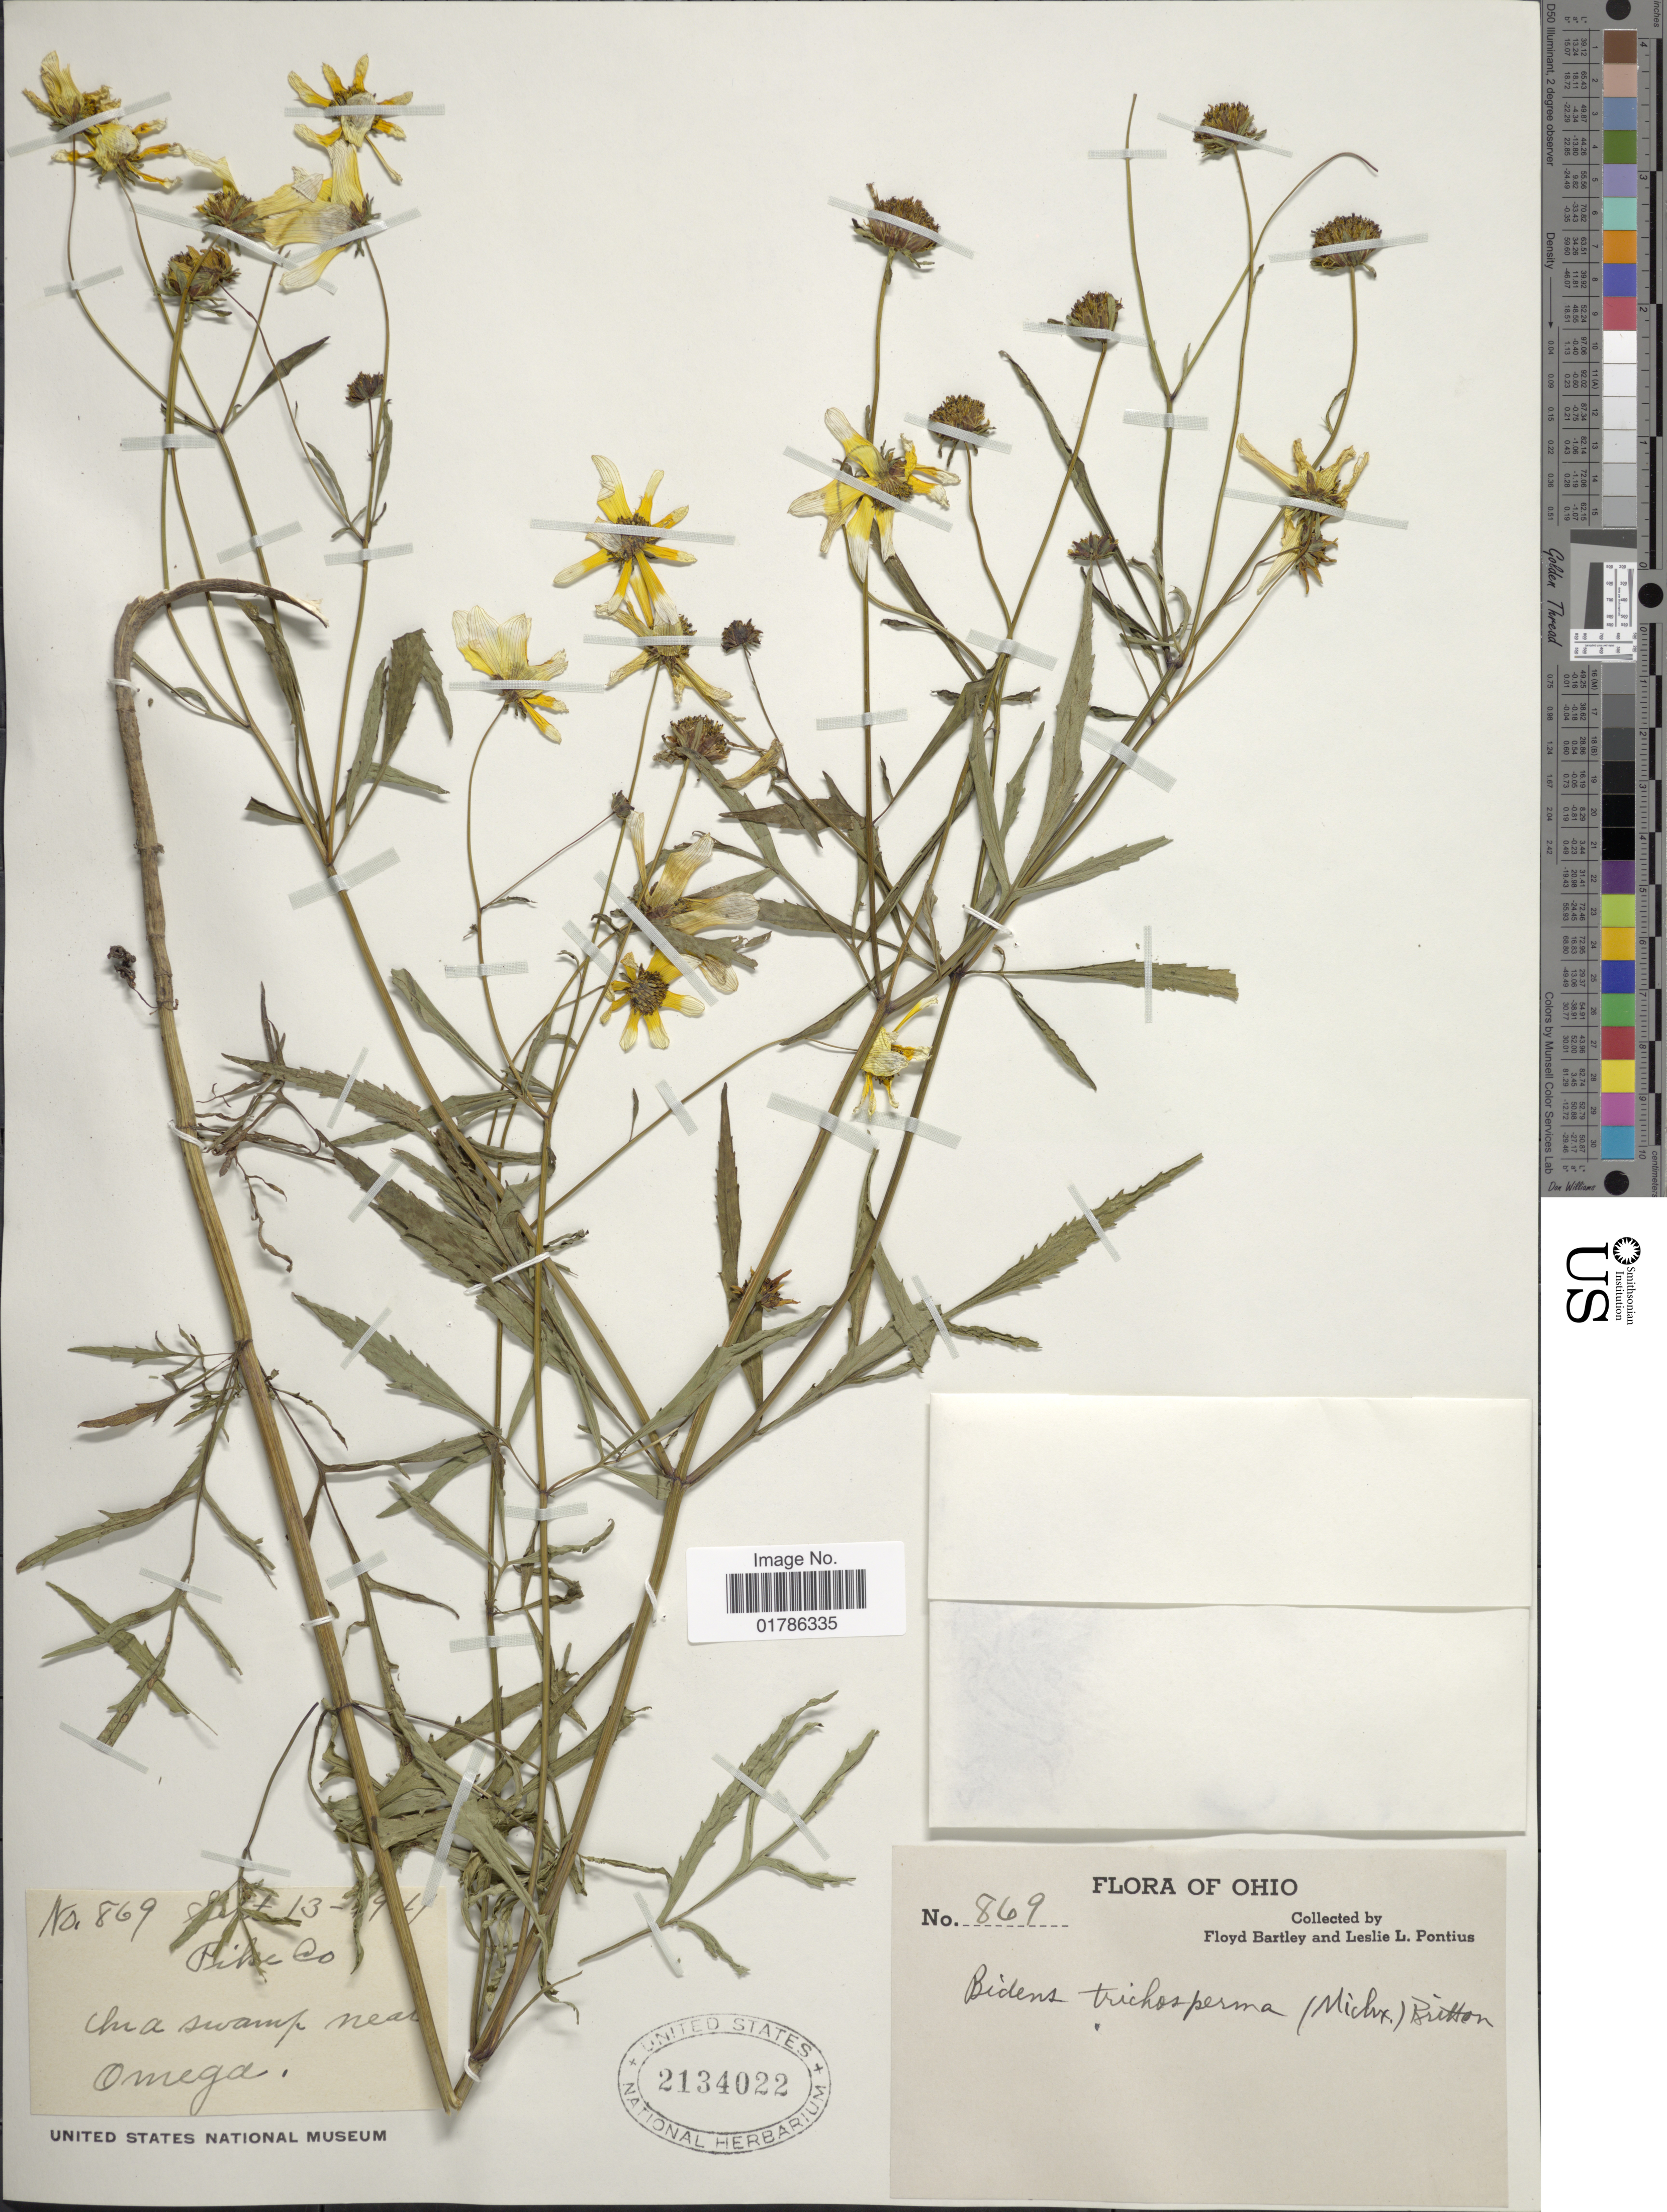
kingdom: Plantae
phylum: Tracheophyta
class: Magnoliopsida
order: Asterales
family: Asteraceae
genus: Bidens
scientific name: Bidens coronata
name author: (L.) Britton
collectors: F. Bartley & L. Pontius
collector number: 869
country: United States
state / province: Ohio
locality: Pike Co. Chia swamp near Omega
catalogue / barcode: US 2134022